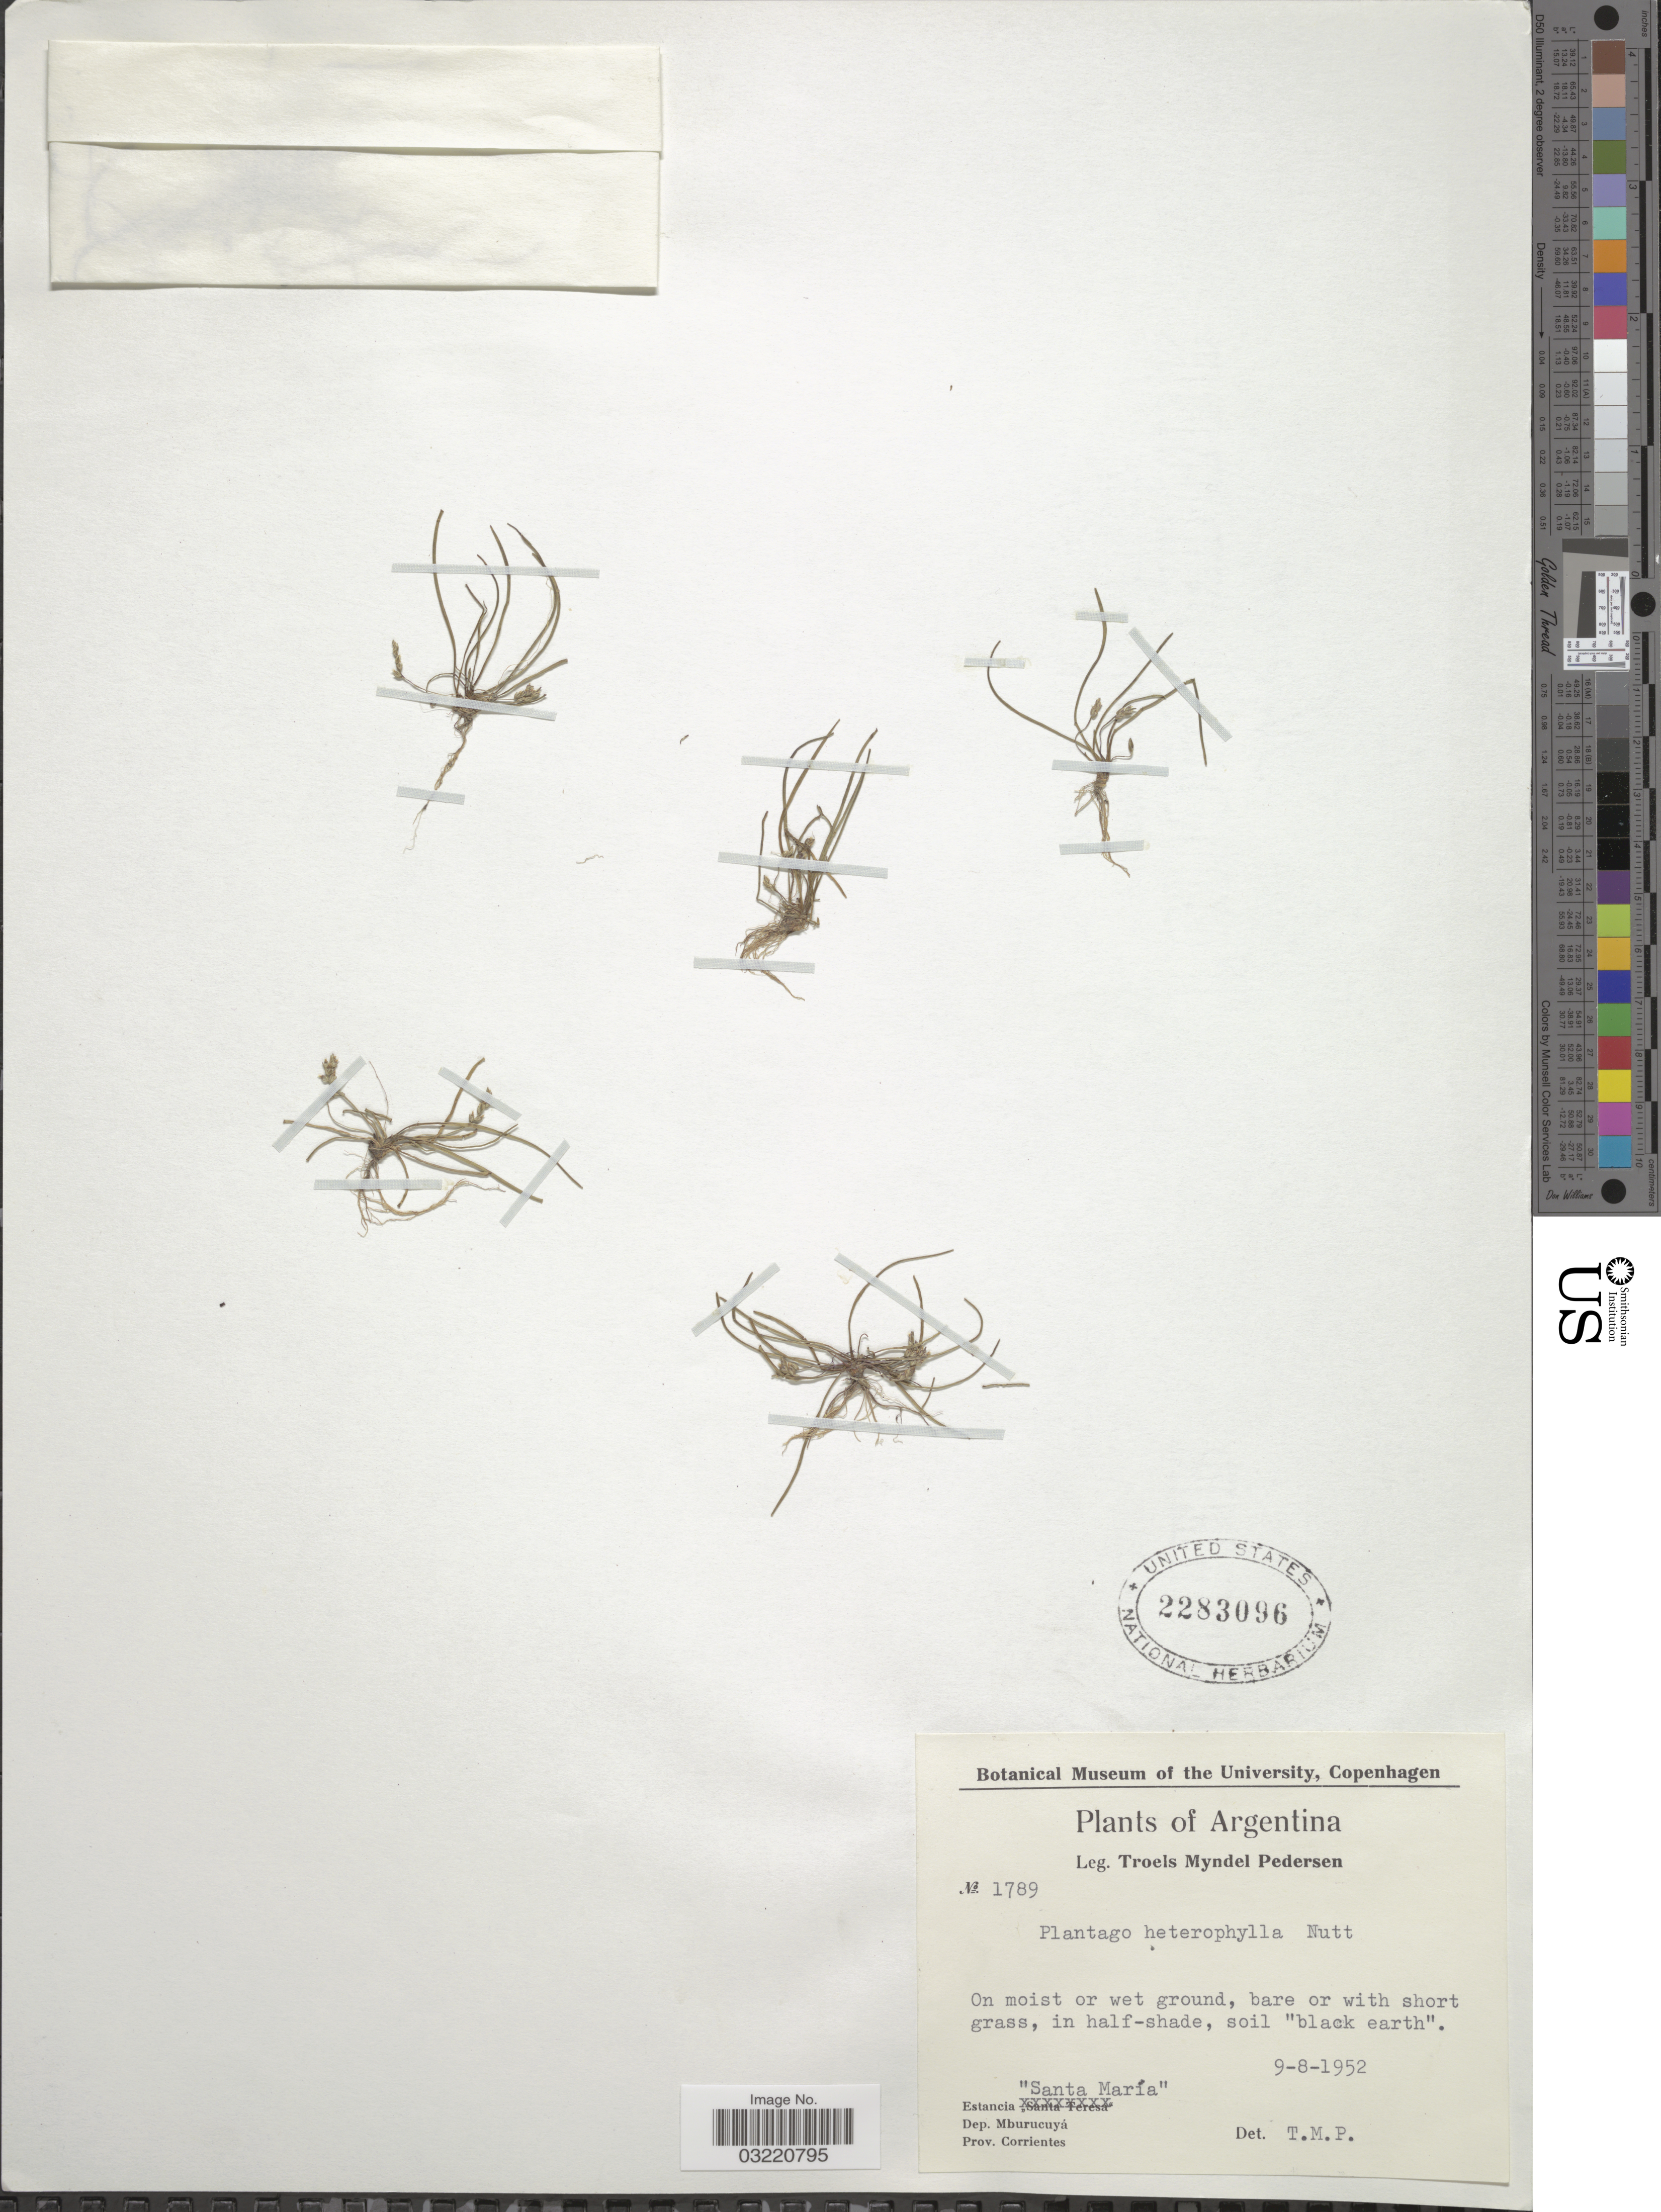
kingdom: Plantae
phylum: Tracheophyta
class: Magnoliopsida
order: Lamiales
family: Plantaginaceae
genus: Plantago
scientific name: Plantago heterophylla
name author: Nutt.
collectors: T. Pederson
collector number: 1789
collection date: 1952-08-09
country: Argentina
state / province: Corrientes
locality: Estancia "Santa María". Dep. Mburucuyá.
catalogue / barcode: US 2283096